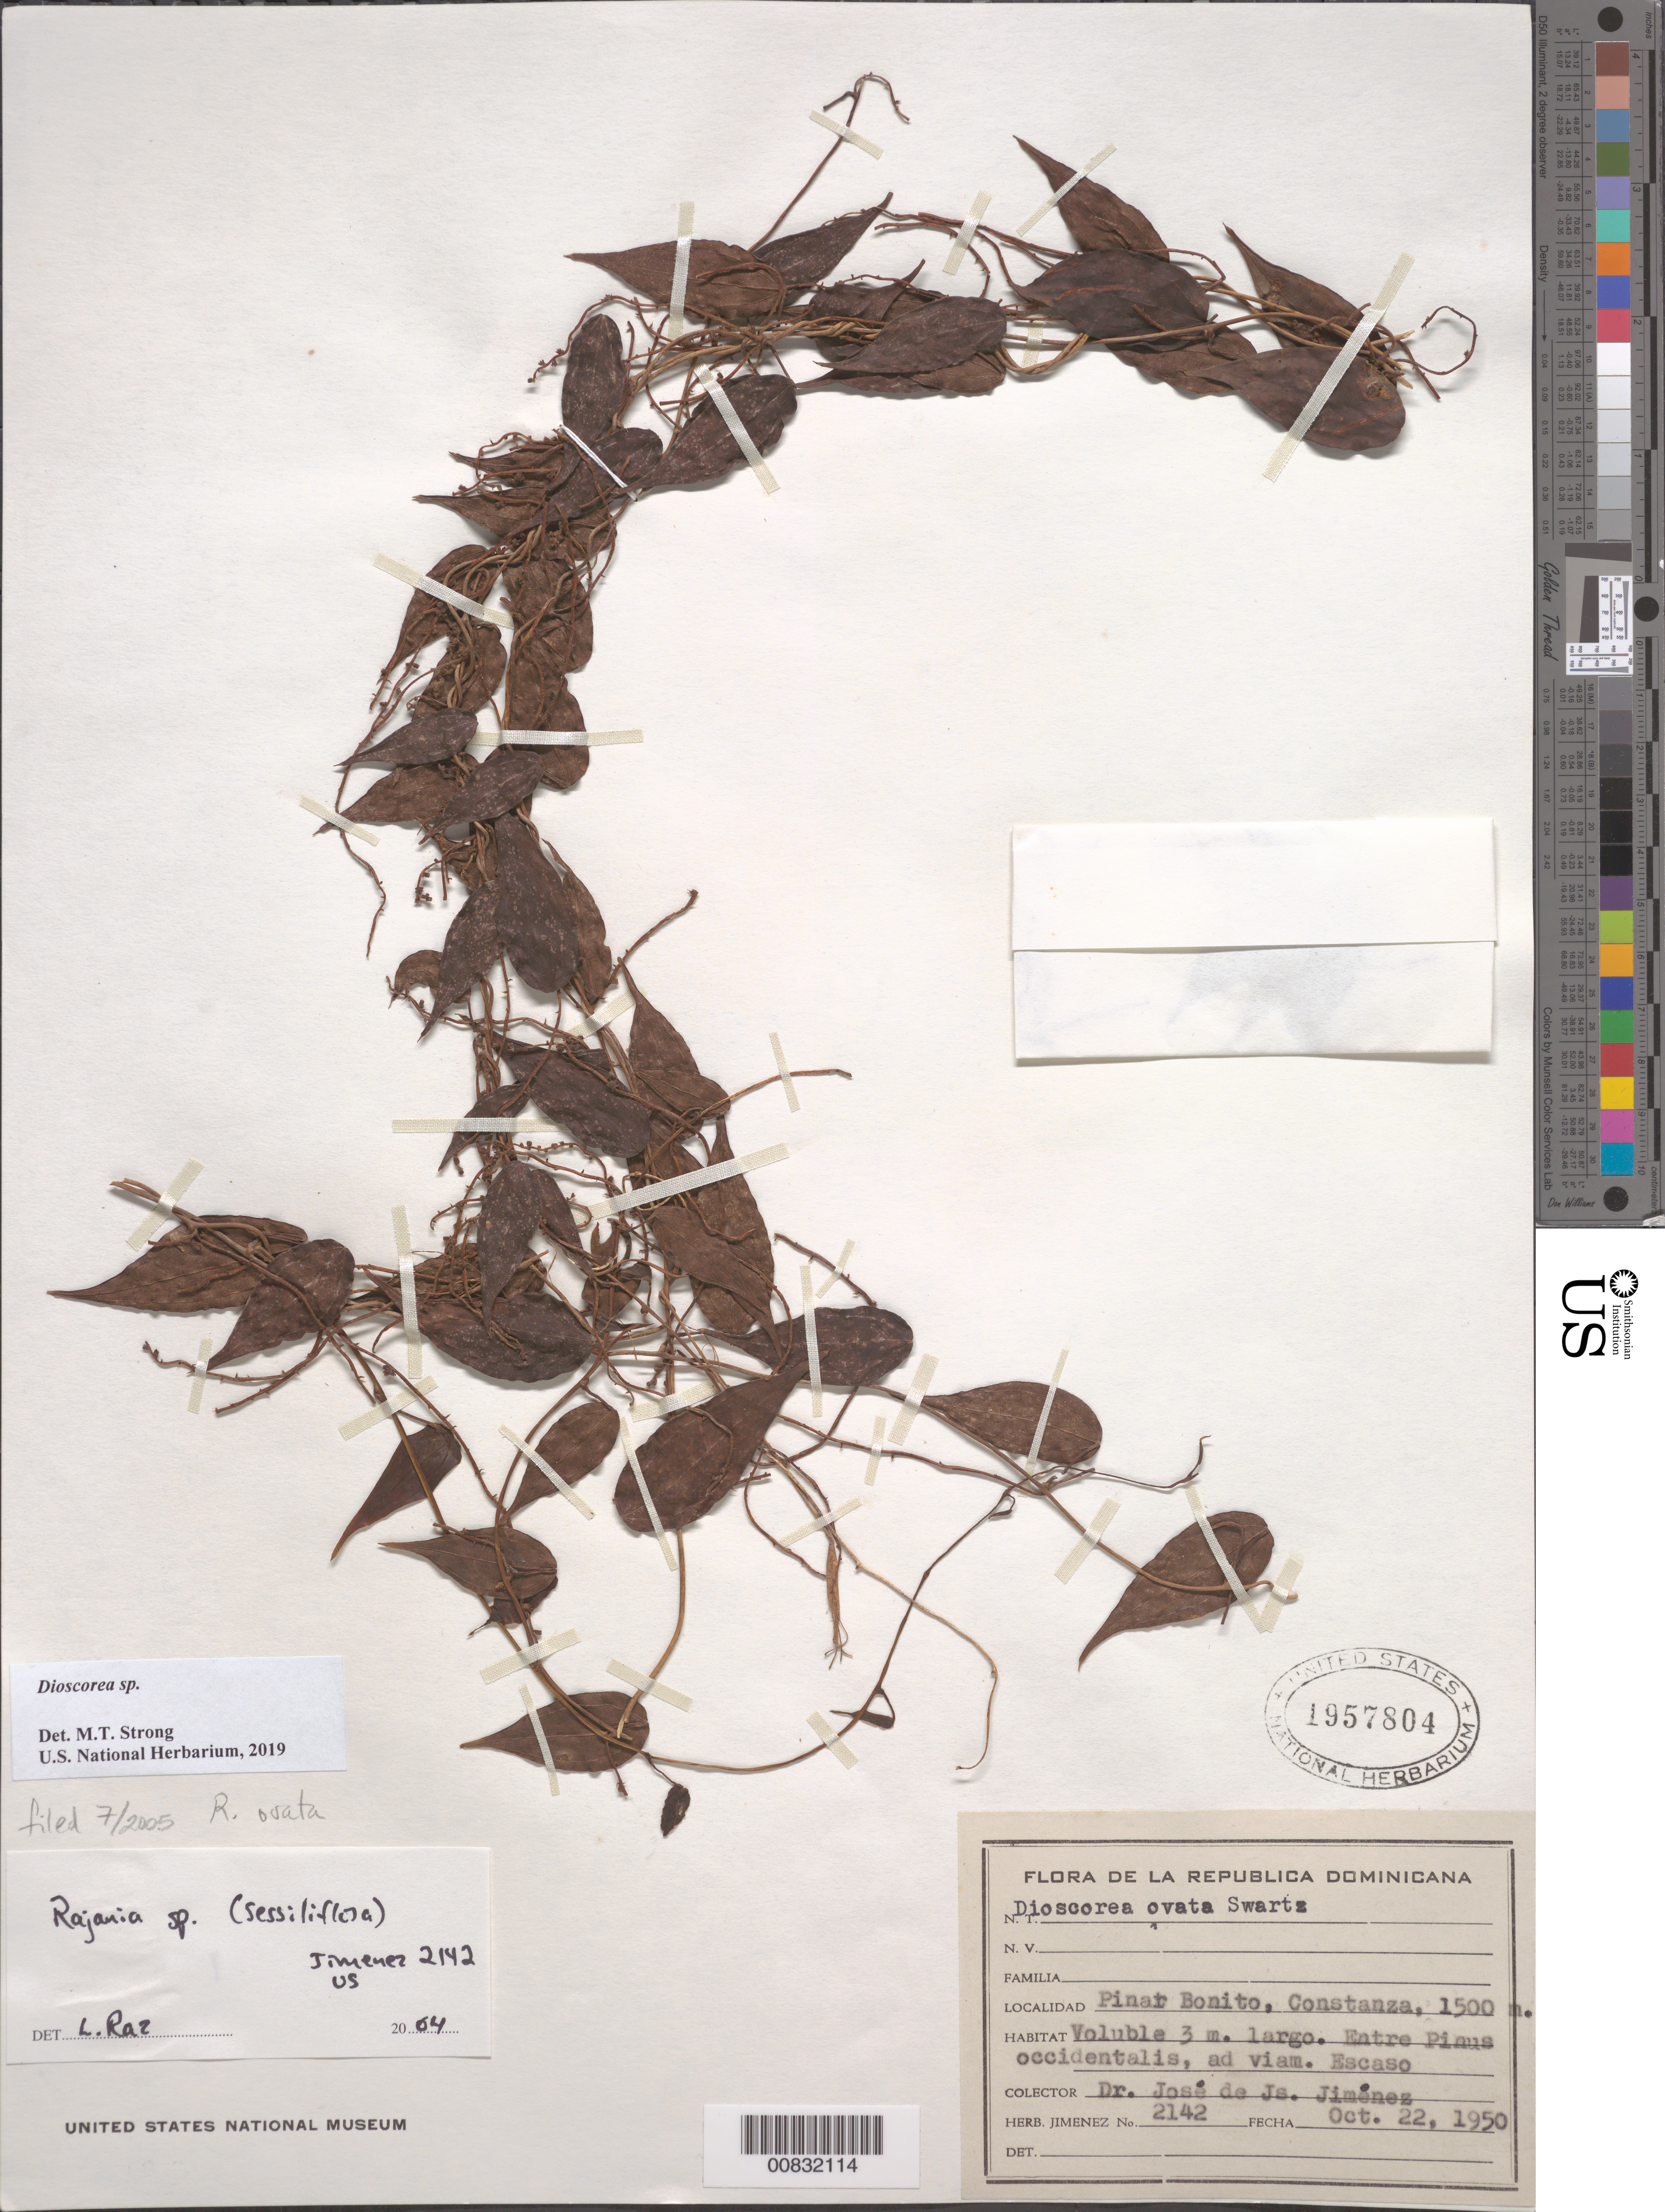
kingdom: Plantae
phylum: Tracheophyta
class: Liliopsida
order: Dioscoreales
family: Dioscoreaceae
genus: Dioscorea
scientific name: Dioscorea sp.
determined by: Strong, M. T., (US), Smithsonian Institution - National Museum of Natural History (UNITED STATES)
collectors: J. J. Jiménez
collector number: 2142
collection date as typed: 22 Oct 1950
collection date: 1950-10-22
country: Dominican Republic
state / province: La Vega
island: Hispaniola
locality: Pinar Bonito, Constanza.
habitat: Entre Pinus occidentalis, ad viam. Escaso.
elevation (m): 1500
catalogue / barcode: US 1957804